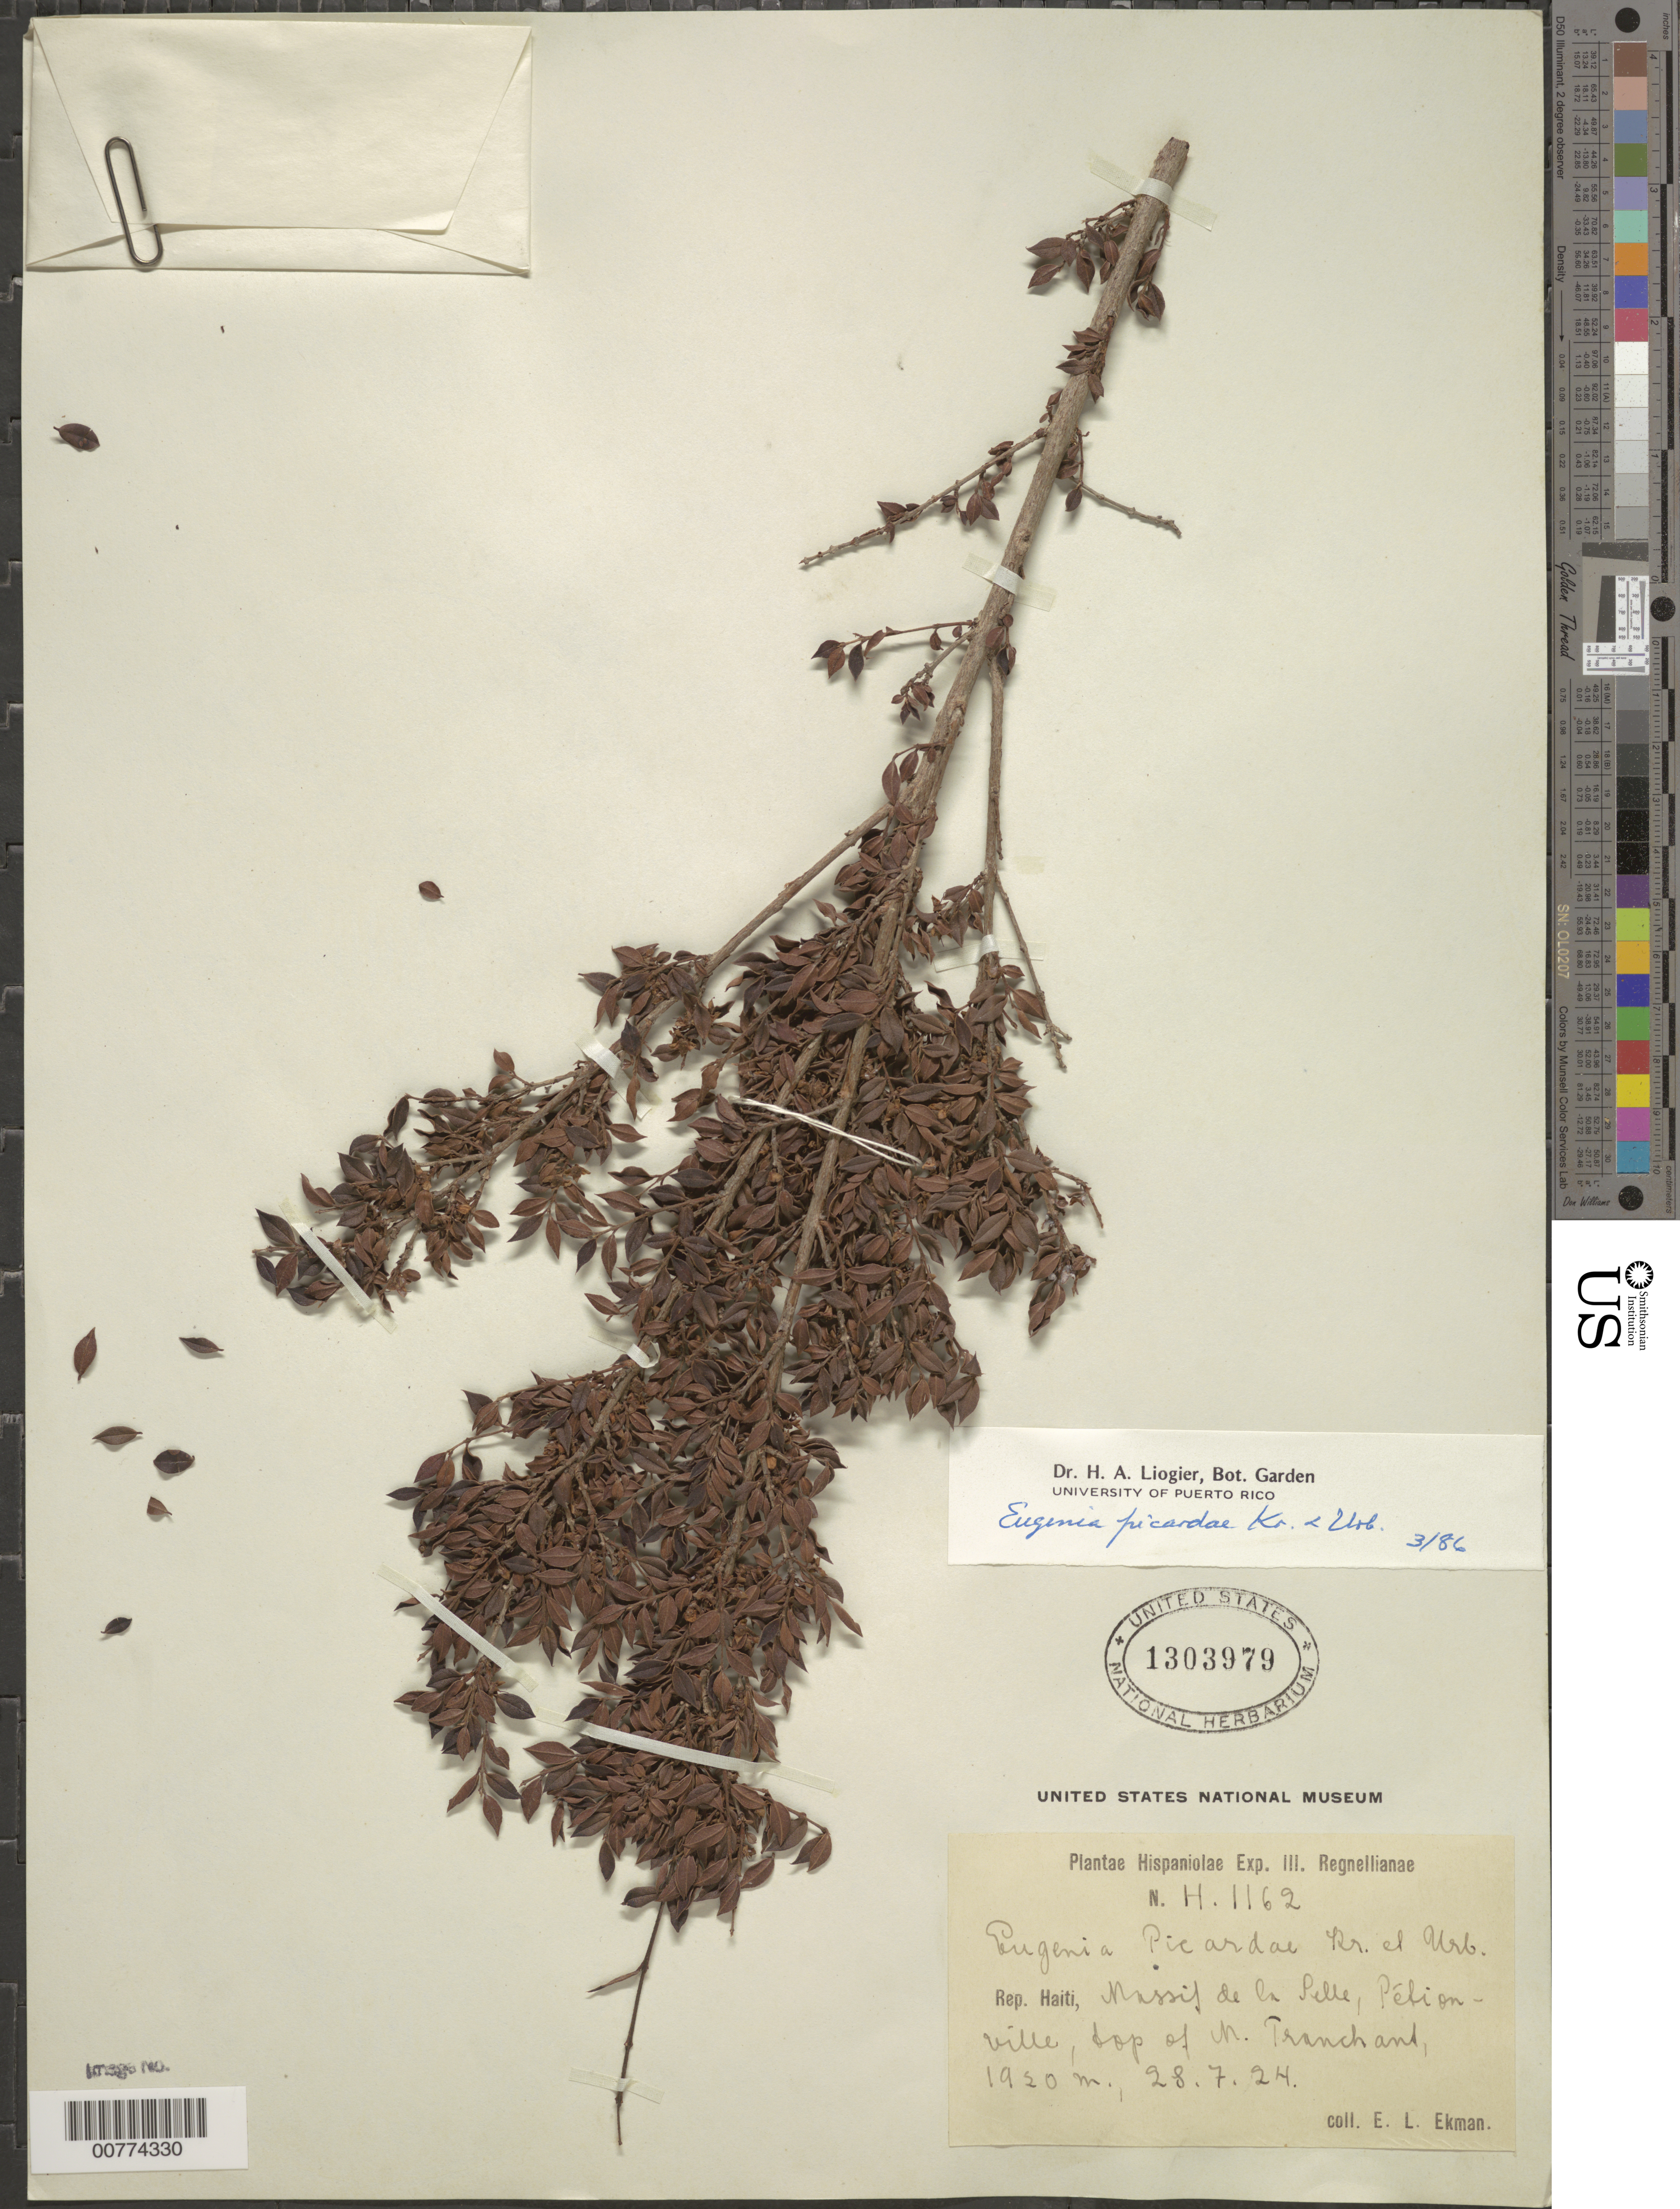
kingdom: Plantae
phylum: Tracheophyta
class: Magnoliopsida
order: Myrtales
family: Myrtaceae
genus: Eugenia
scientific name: Eugenia picardae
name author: Krug & Urb.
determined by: Liogier, Alain H.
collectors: E. L. Ekman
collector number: H 1162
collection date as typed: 28 Jul 1924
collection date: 1924-07-28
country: Haiti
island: Hispaniola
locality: Massif de la Selle, Pétionville, top of M . Tranchant.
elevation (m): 1920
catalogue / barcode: US 1303979